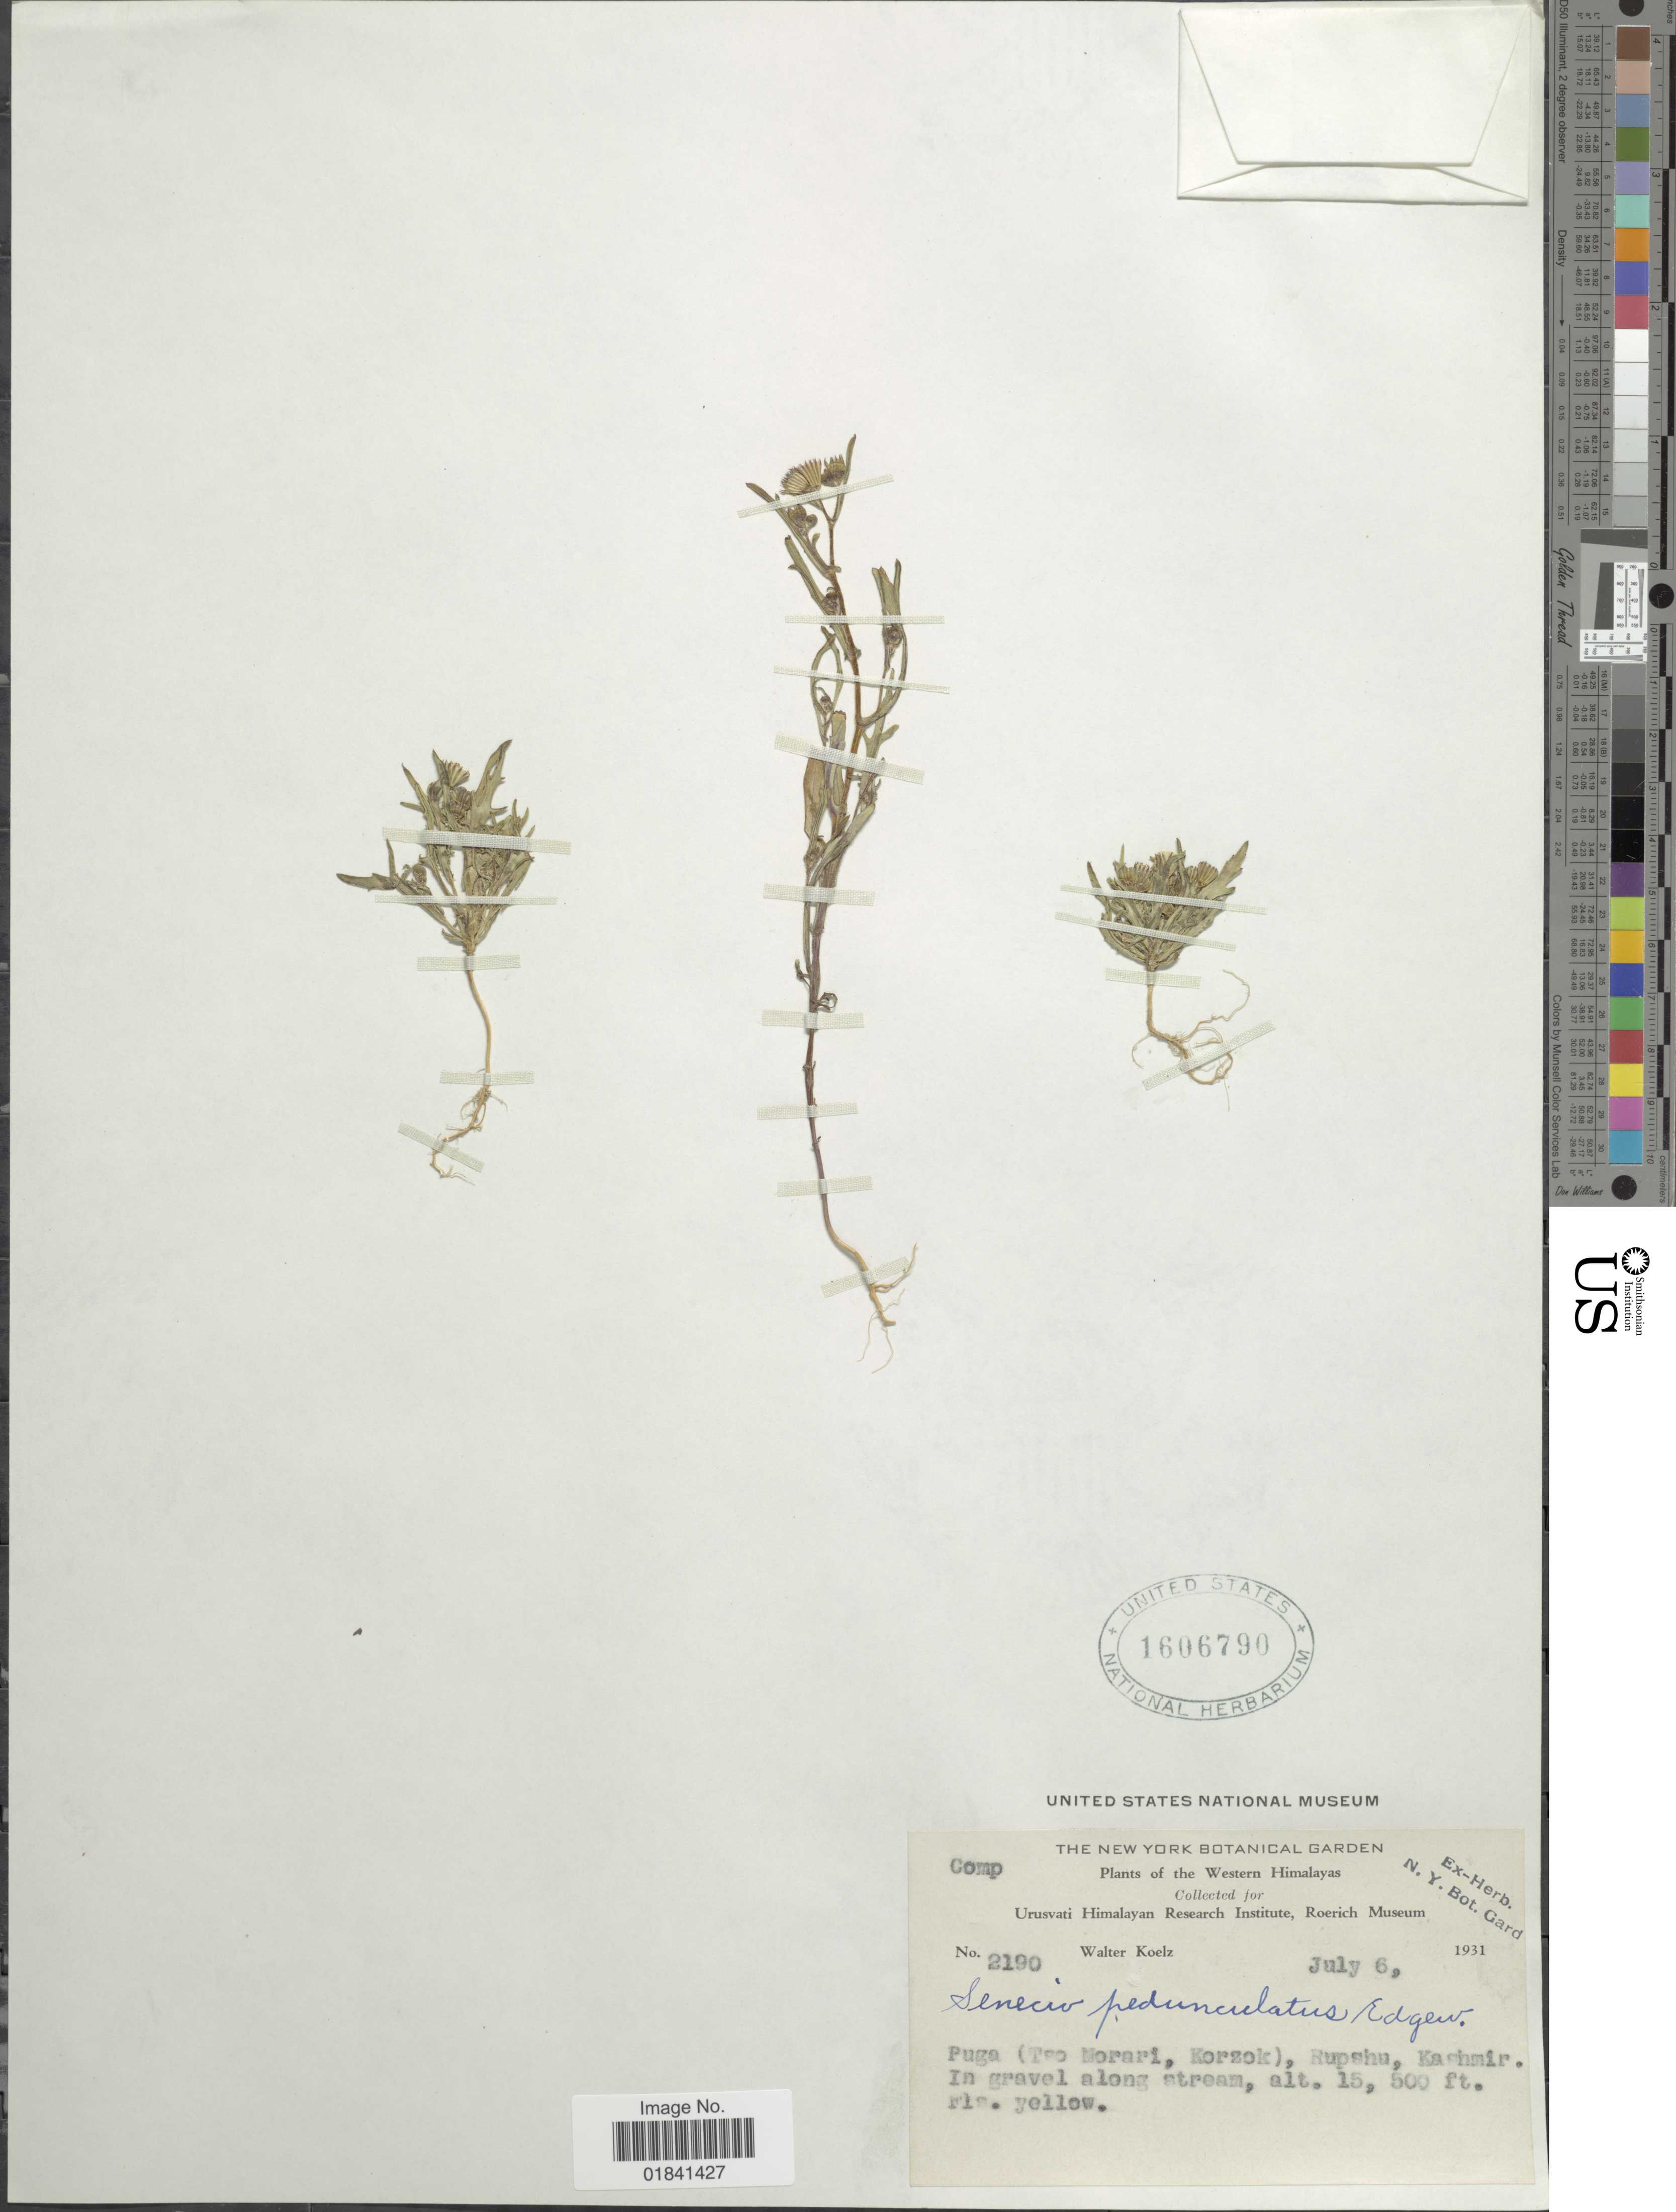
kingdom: Plantae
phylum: Tracheophyta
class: Magnoliopsida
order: Asterales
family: Asteraceae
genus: Senecio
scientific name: Senecio pedunculatus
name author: Edgew.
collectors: W. N. Koelz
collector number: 2190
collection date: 1931-07-06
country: India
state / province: Jammu and Kashmir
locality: Western Himalayas, Puga (Tso Morari, Korzok), Rupshu, Kashmir, in gravel along stream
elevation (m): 4724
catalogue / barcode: US 1606790